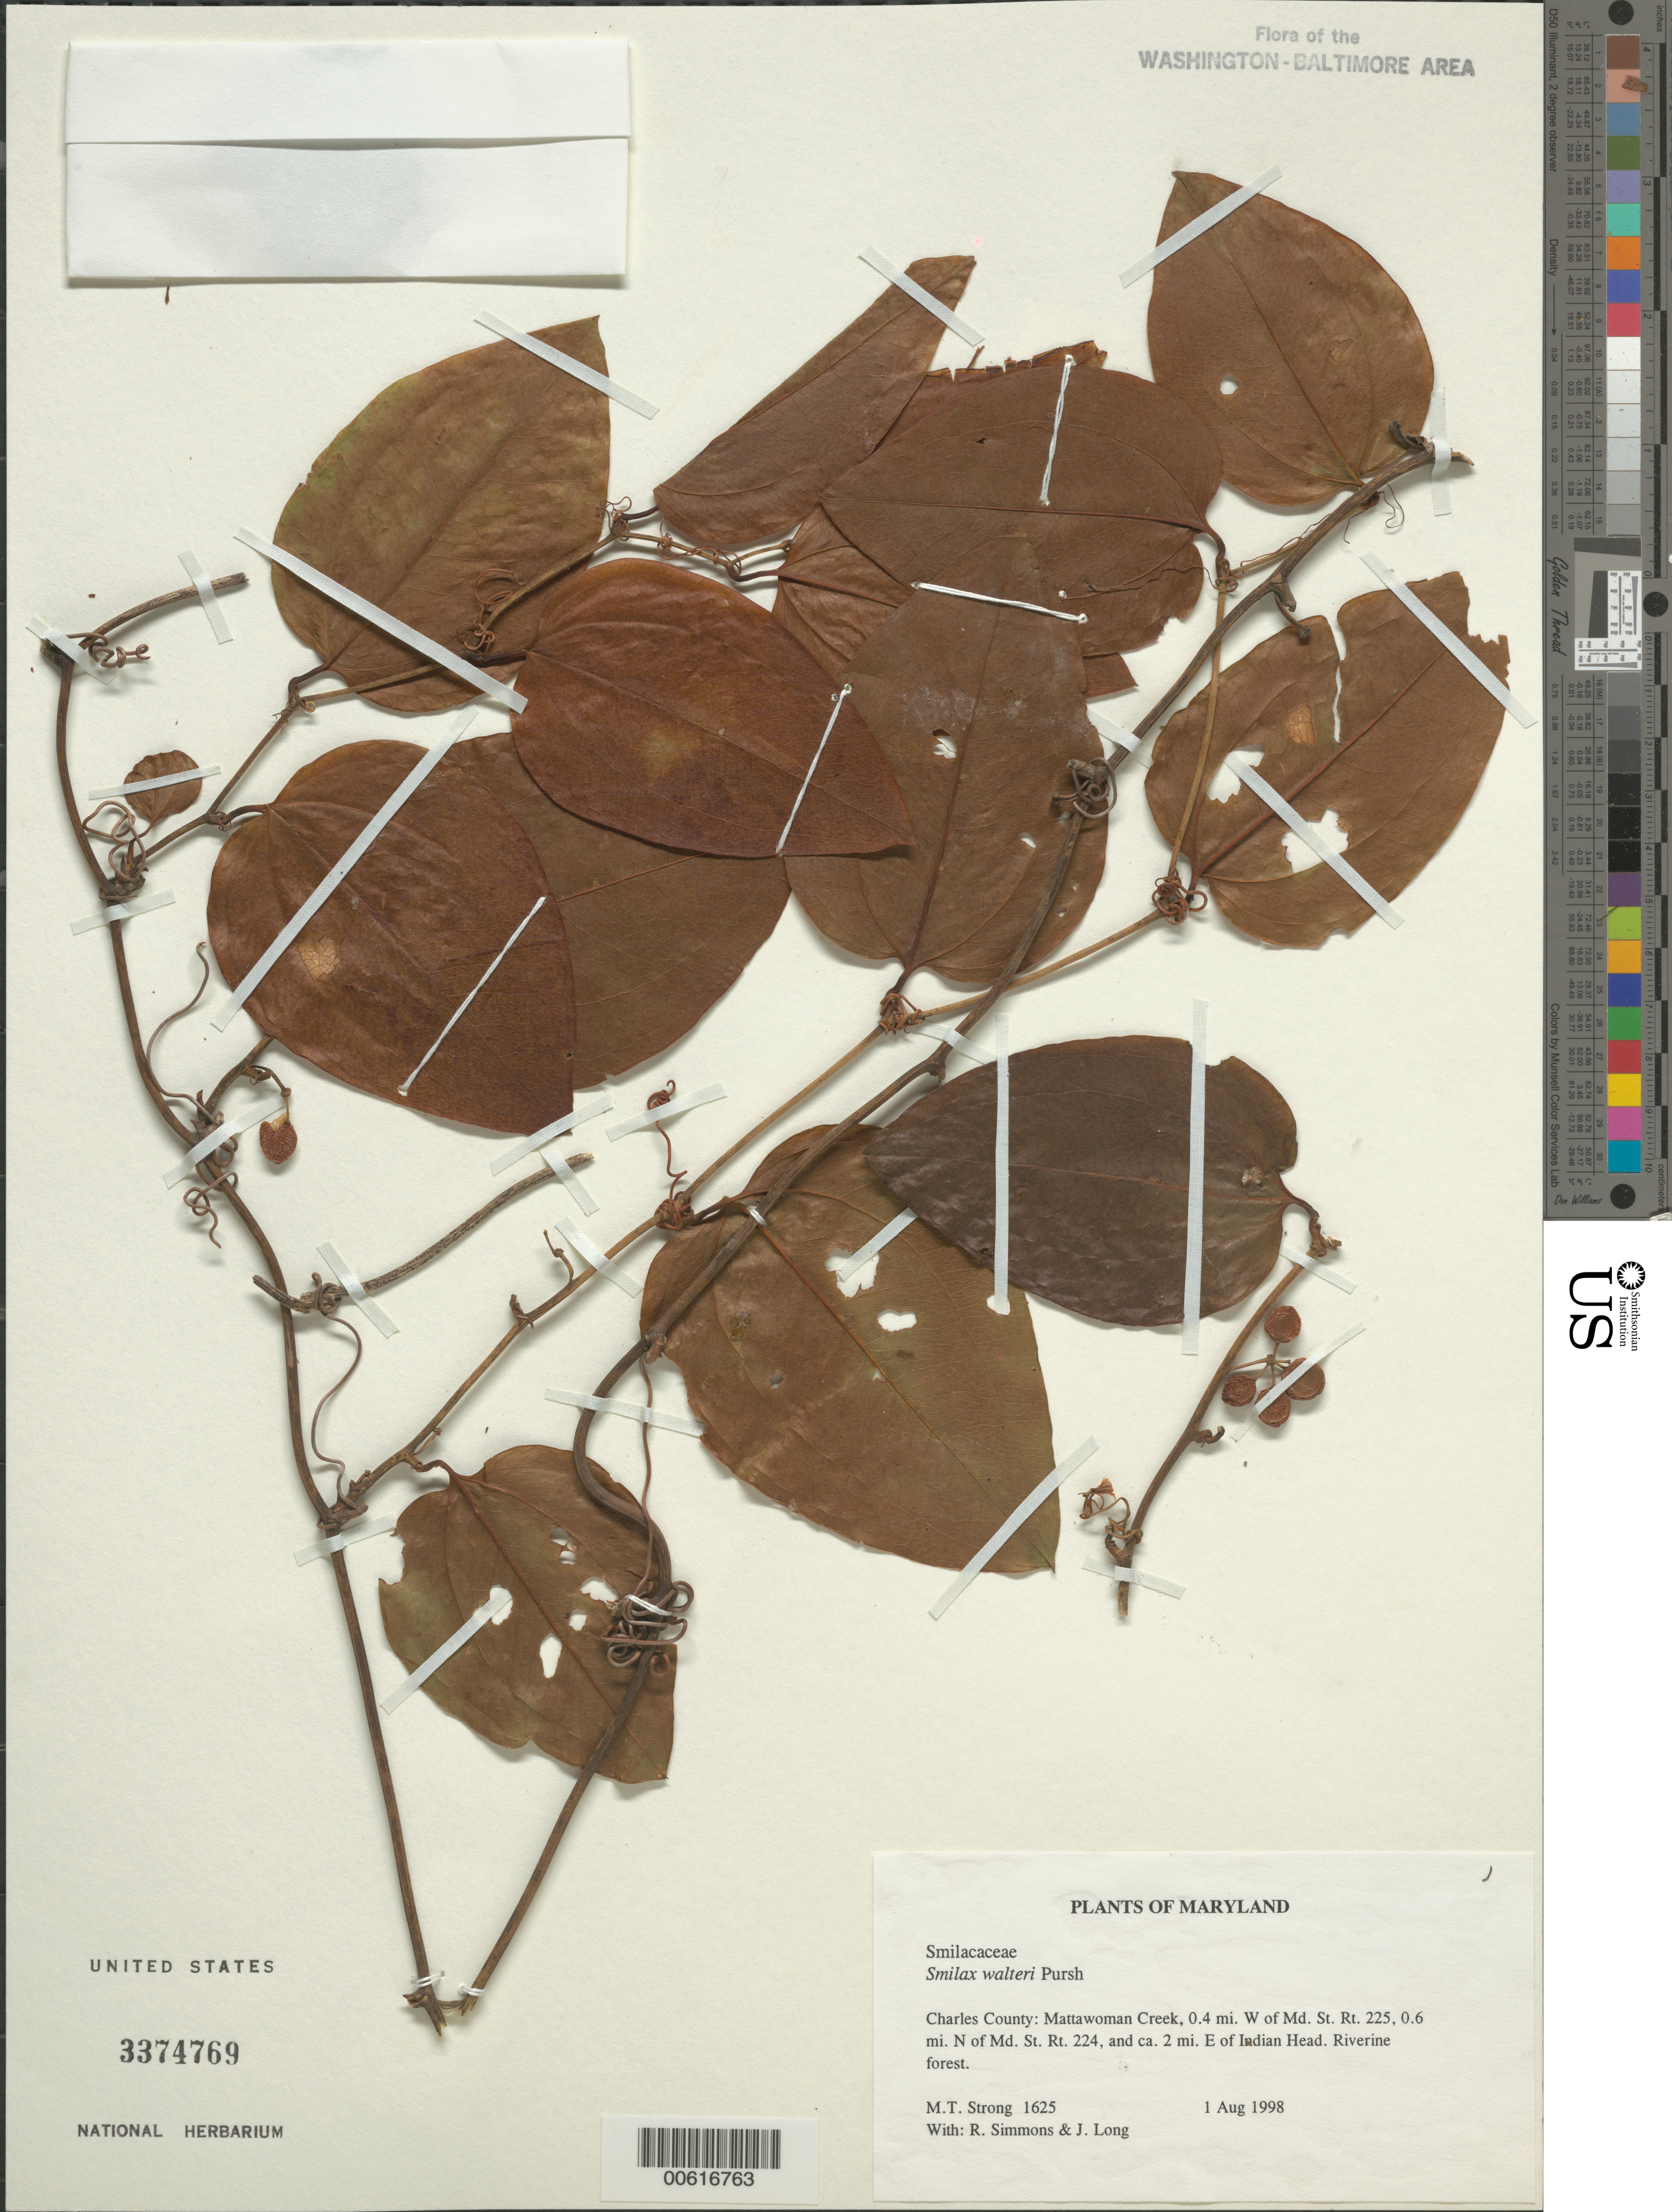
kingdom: Plantae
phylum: Tracheophyta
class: Liliopsida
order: Liliales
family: Smilacaceae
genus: Smilax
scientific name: Smilax walteri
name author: Pursh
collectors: M. T. Strong, R. Simmons & J. Long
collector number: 1625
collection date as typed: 01 Aug 1998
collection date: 1998-08-01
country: United States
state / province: Maryland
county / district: Charles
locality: Mattawoman Creek, 0.4 mi. W of Md. St. Rt. 225, 0.6 mi. N of Md. St. Rt. 224, and ca. 2 mi. E of Indian Head.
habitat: Riverine forest.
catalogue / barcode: US 3374769